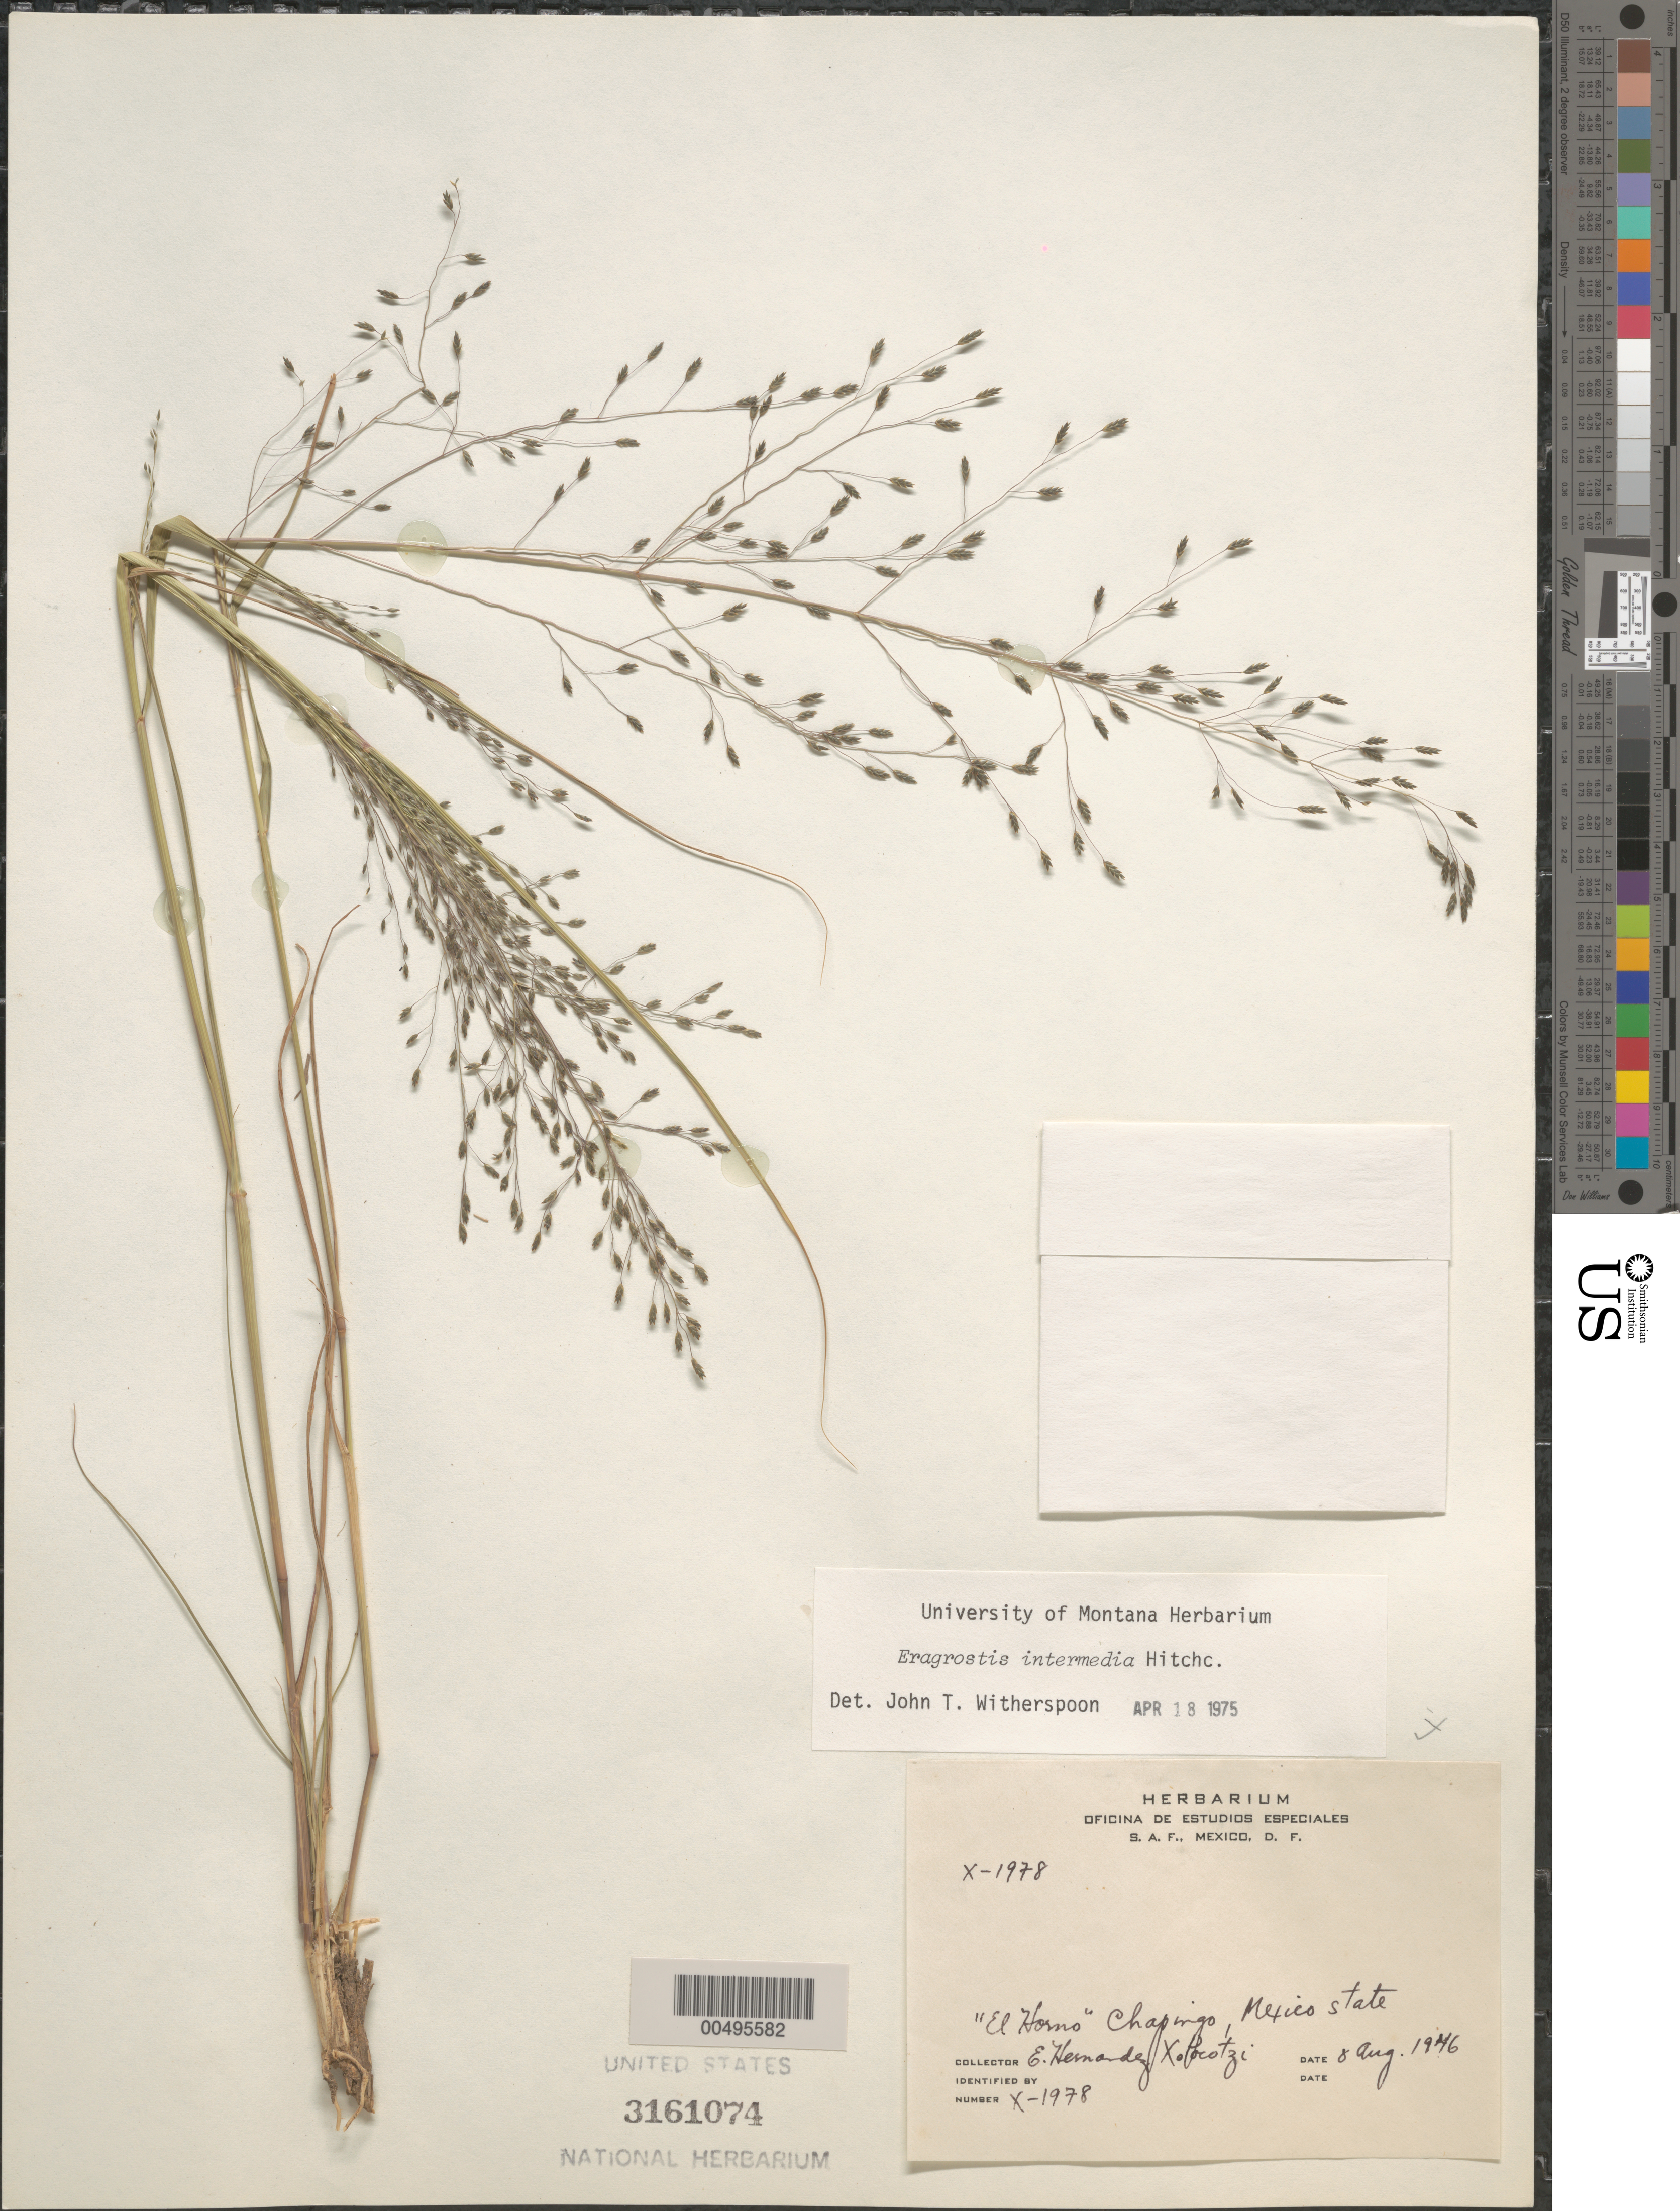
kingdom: Plantae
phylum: Tracheophyta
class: Liliopsida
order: Poales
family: Poaceae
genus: Eragrostis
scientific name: Eragrostis intermedia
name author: Hitchc.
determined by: Witherspoon, John T.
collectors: E. I. Hernández-X.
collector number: X-1978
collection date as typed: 8 Aug 1946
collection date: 1946-08-08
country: Mexico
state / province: México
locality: El Horno, Chapingo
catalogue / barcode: US 3161074